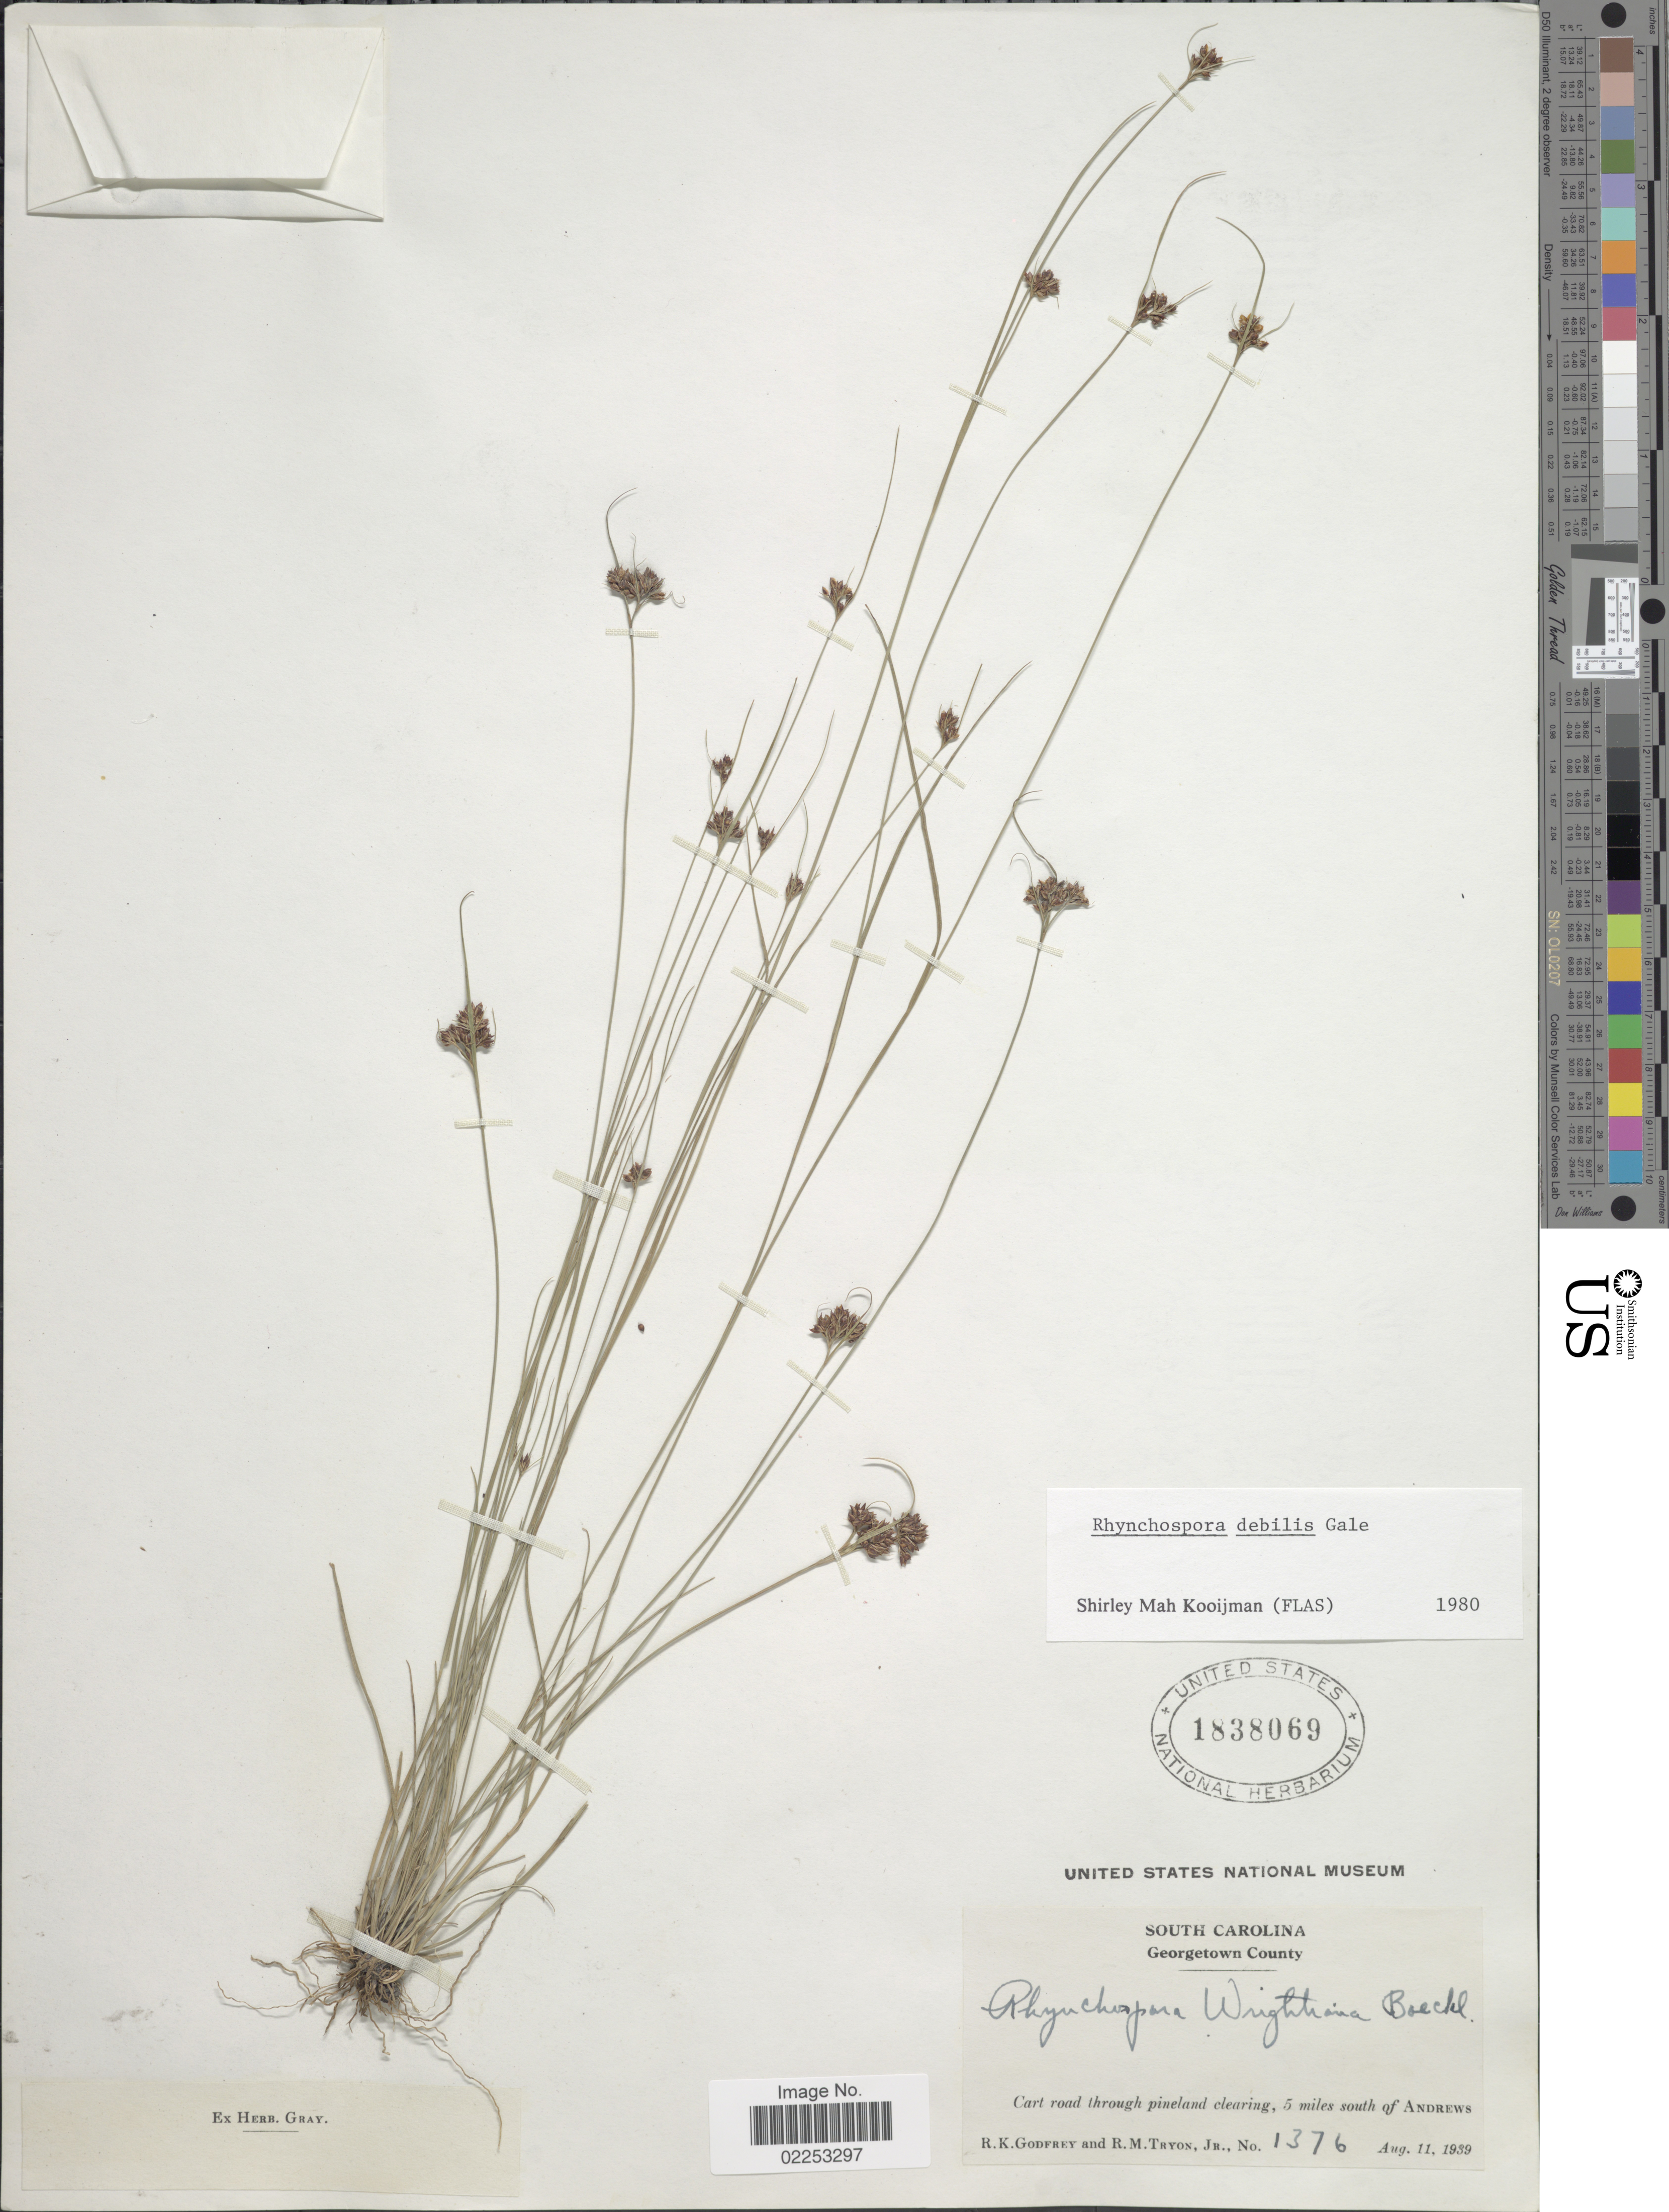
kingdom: Plantae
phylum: Tracheophyta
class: Liliopsida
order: Poales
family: Cyperaceae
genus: Rhynchospora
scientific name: Rhynchospora debilis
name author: Gale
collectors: R. K. Godfrey & R. M. Tryon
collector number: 1376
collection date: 1939-08-11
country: United States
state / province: South Carolina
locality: Georgetown County, Cart road through pineland clearing, 5 miles south of Andrews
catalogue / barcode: US 1838069